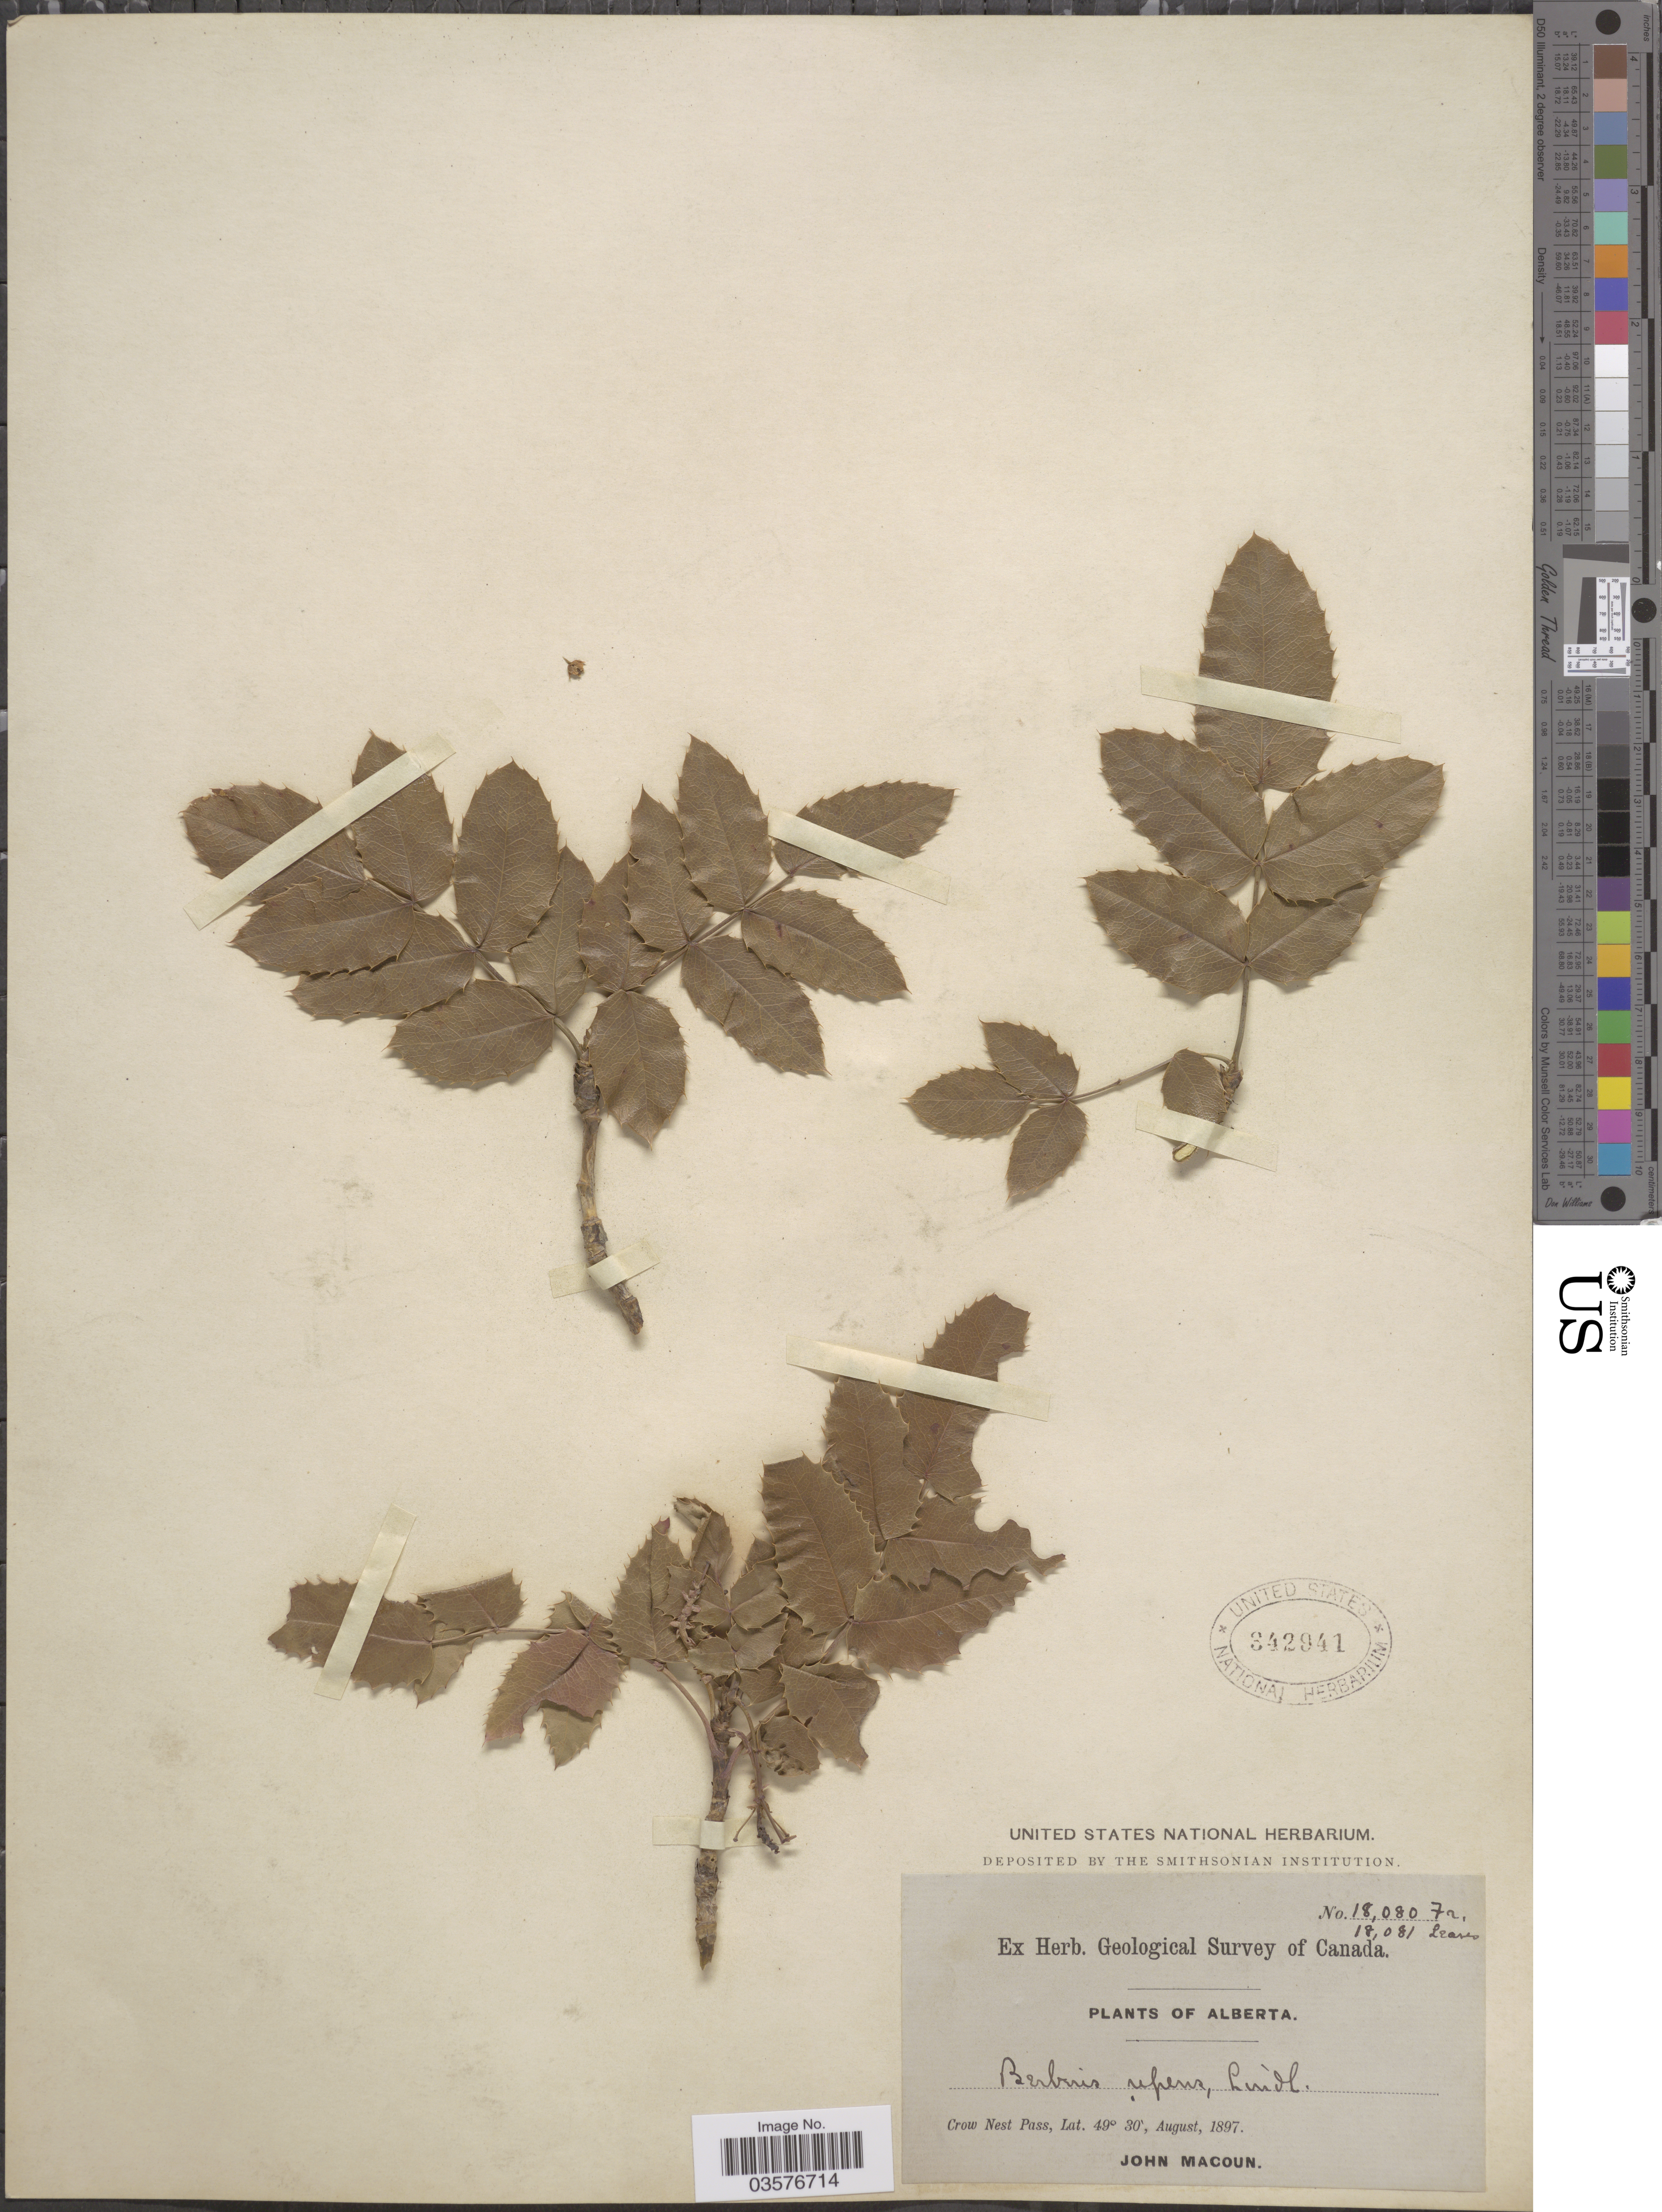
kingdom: Plantae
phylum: Tracheophyta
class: Magnoliopsida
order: Ranunculales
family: Berberidaceae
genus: Mahonia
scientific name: Mahonia repens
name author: (Lindl.) G. Don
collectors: J. Macoun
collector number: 18080/18081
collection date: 1897-08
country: Canada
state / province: Alberta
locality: Crow Nest Pass.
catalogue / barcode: US 342941